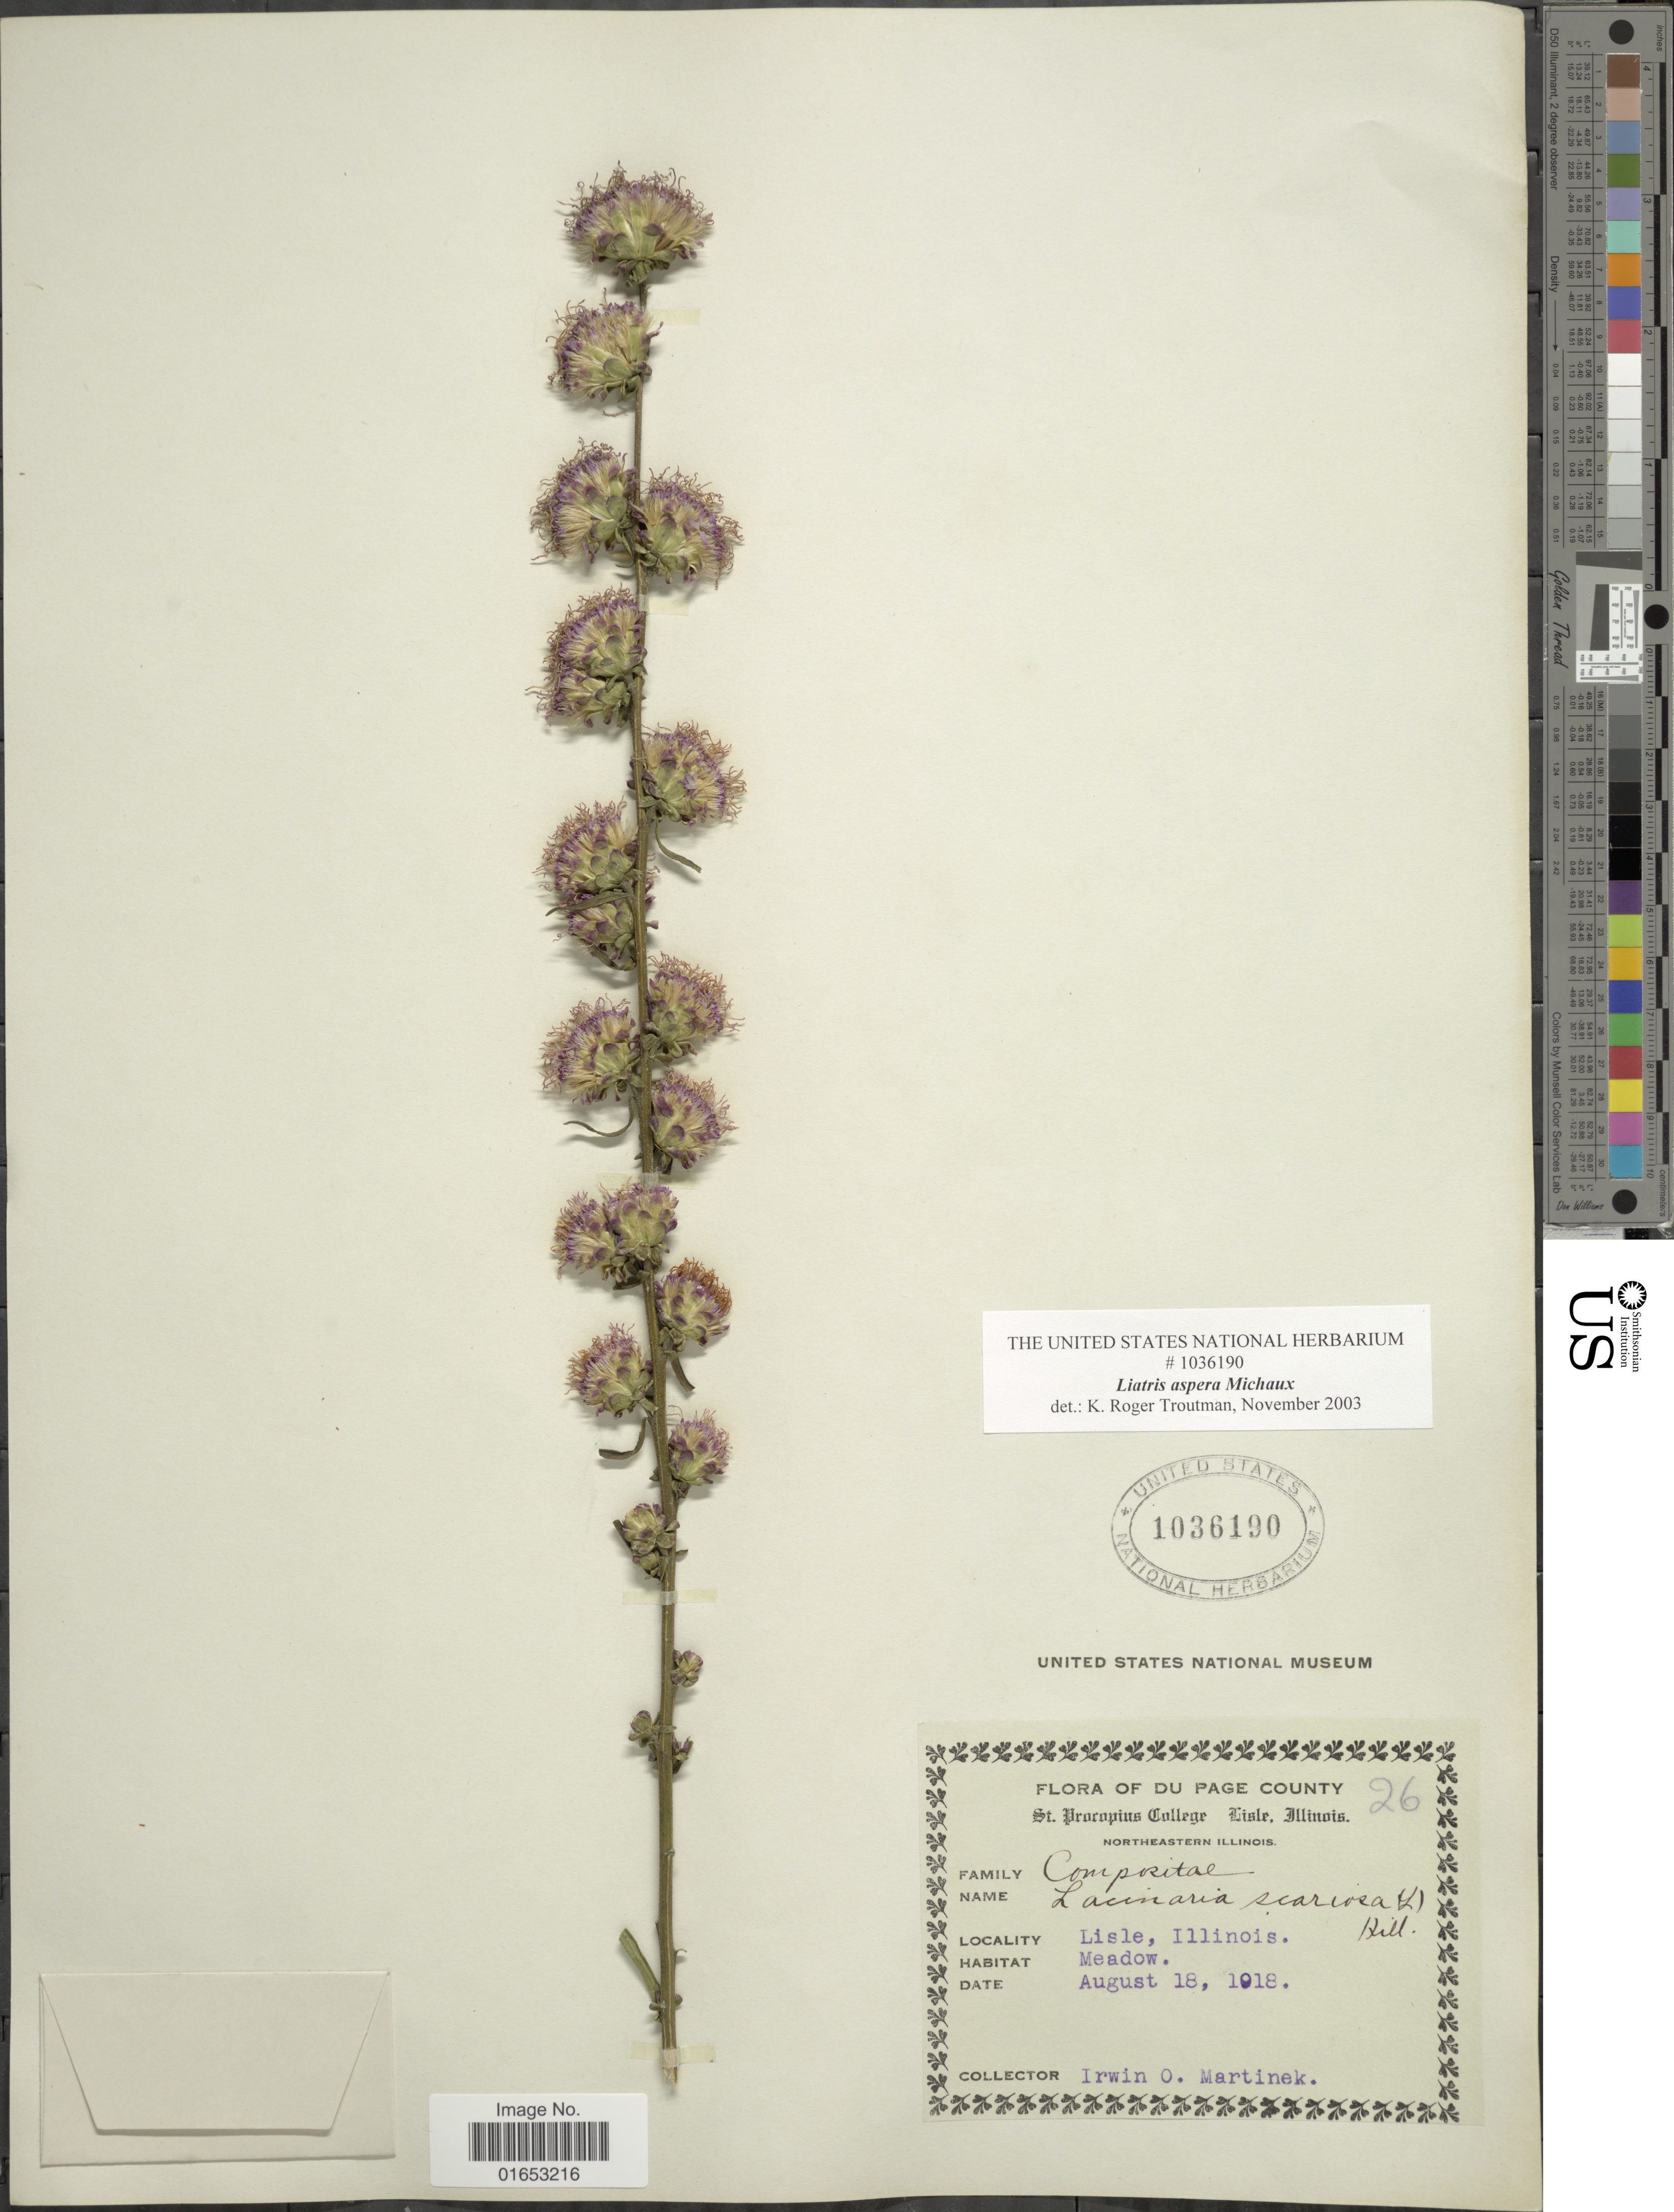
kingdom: Plantae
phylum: Tracheophyta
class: Magnoliopsida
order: Asterales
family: Asteraceae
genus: Liatris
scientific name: Liatris aspera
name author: Michx.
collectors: I. Martinek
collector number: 26?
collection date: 1918-08-18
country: United States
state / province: Illinois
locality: Lisle, Meadow, Du Page County, Northeastern Illinois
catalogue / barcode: US 1036190